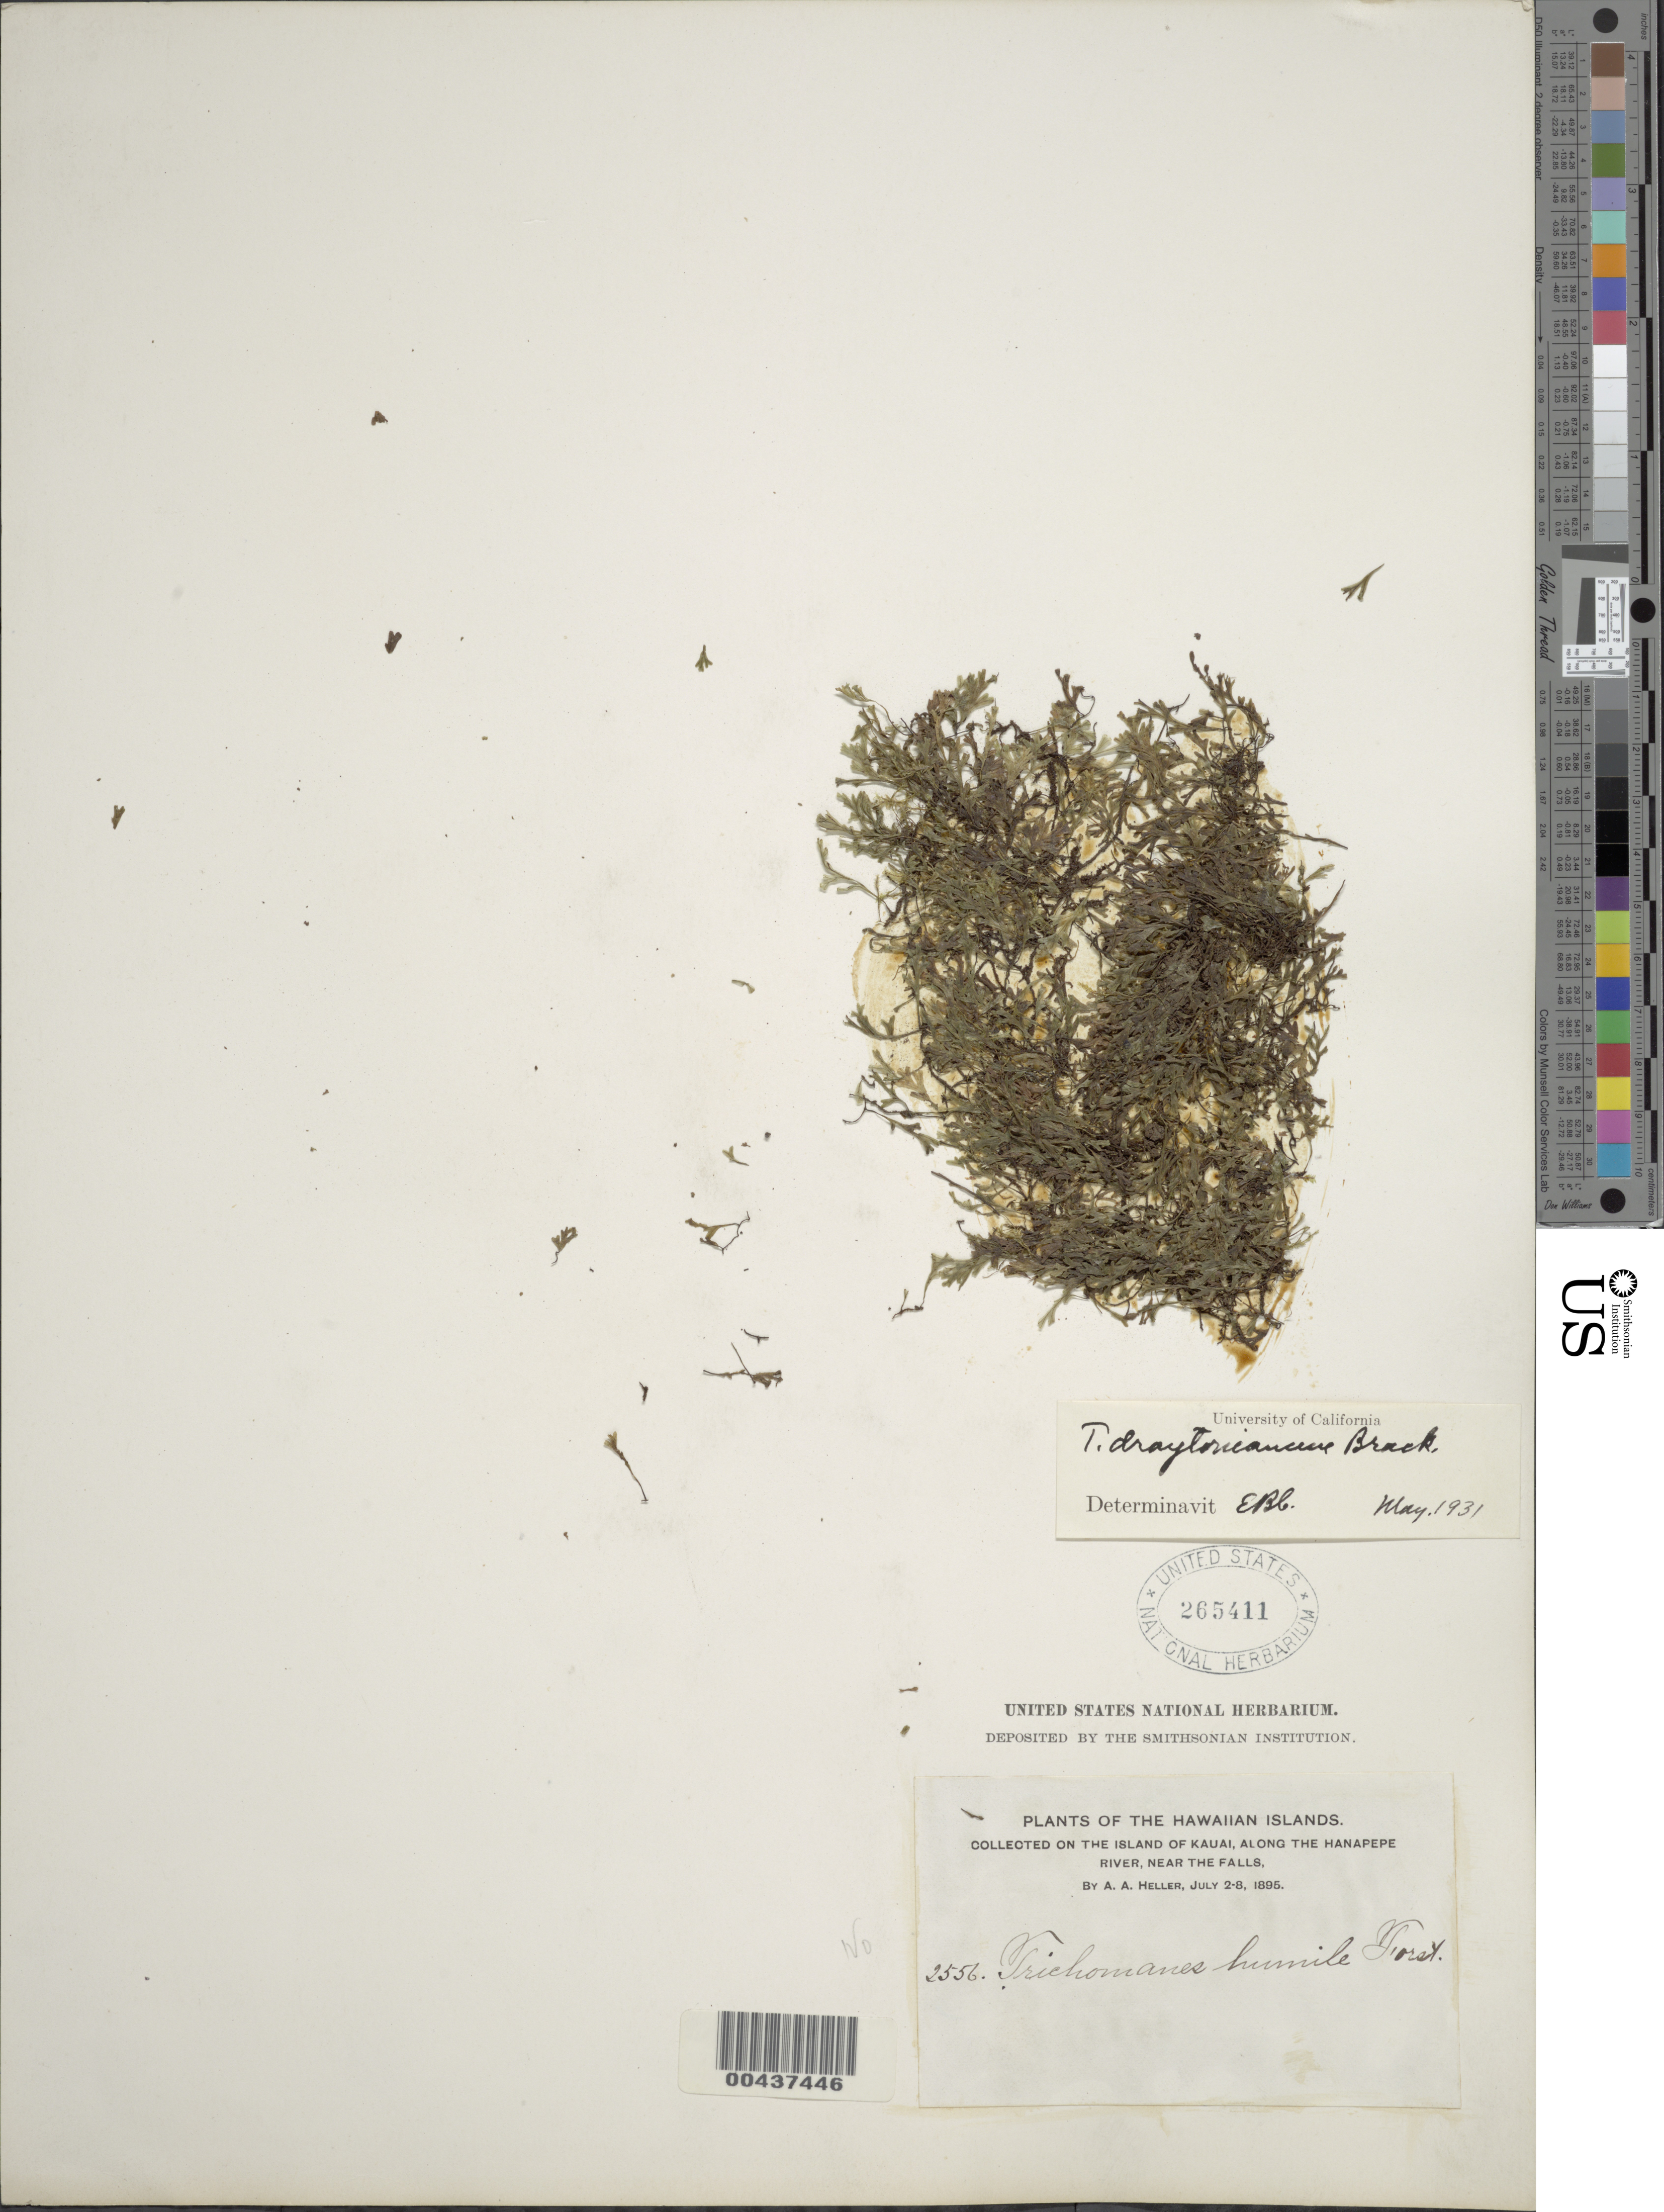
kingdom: Plantae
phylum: Tracheophyta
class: Polypodiopsida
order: Hymenophyllales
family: Hymenophyllaceae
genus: Crepidomanes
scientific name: Crepidomanes draytonianum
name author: (Brack.) Ebihara & K. Iwats.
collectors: A. A. Heller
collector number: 2556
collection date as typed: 2 Jul 1895 to 8 Jul 1895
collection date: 1895-07-02/1895-07-08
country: United States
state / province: Hawaii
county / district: Kauai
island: Kaua'i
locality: Kauai, along the Hanapepe River, near the falls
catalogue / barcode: US 265411